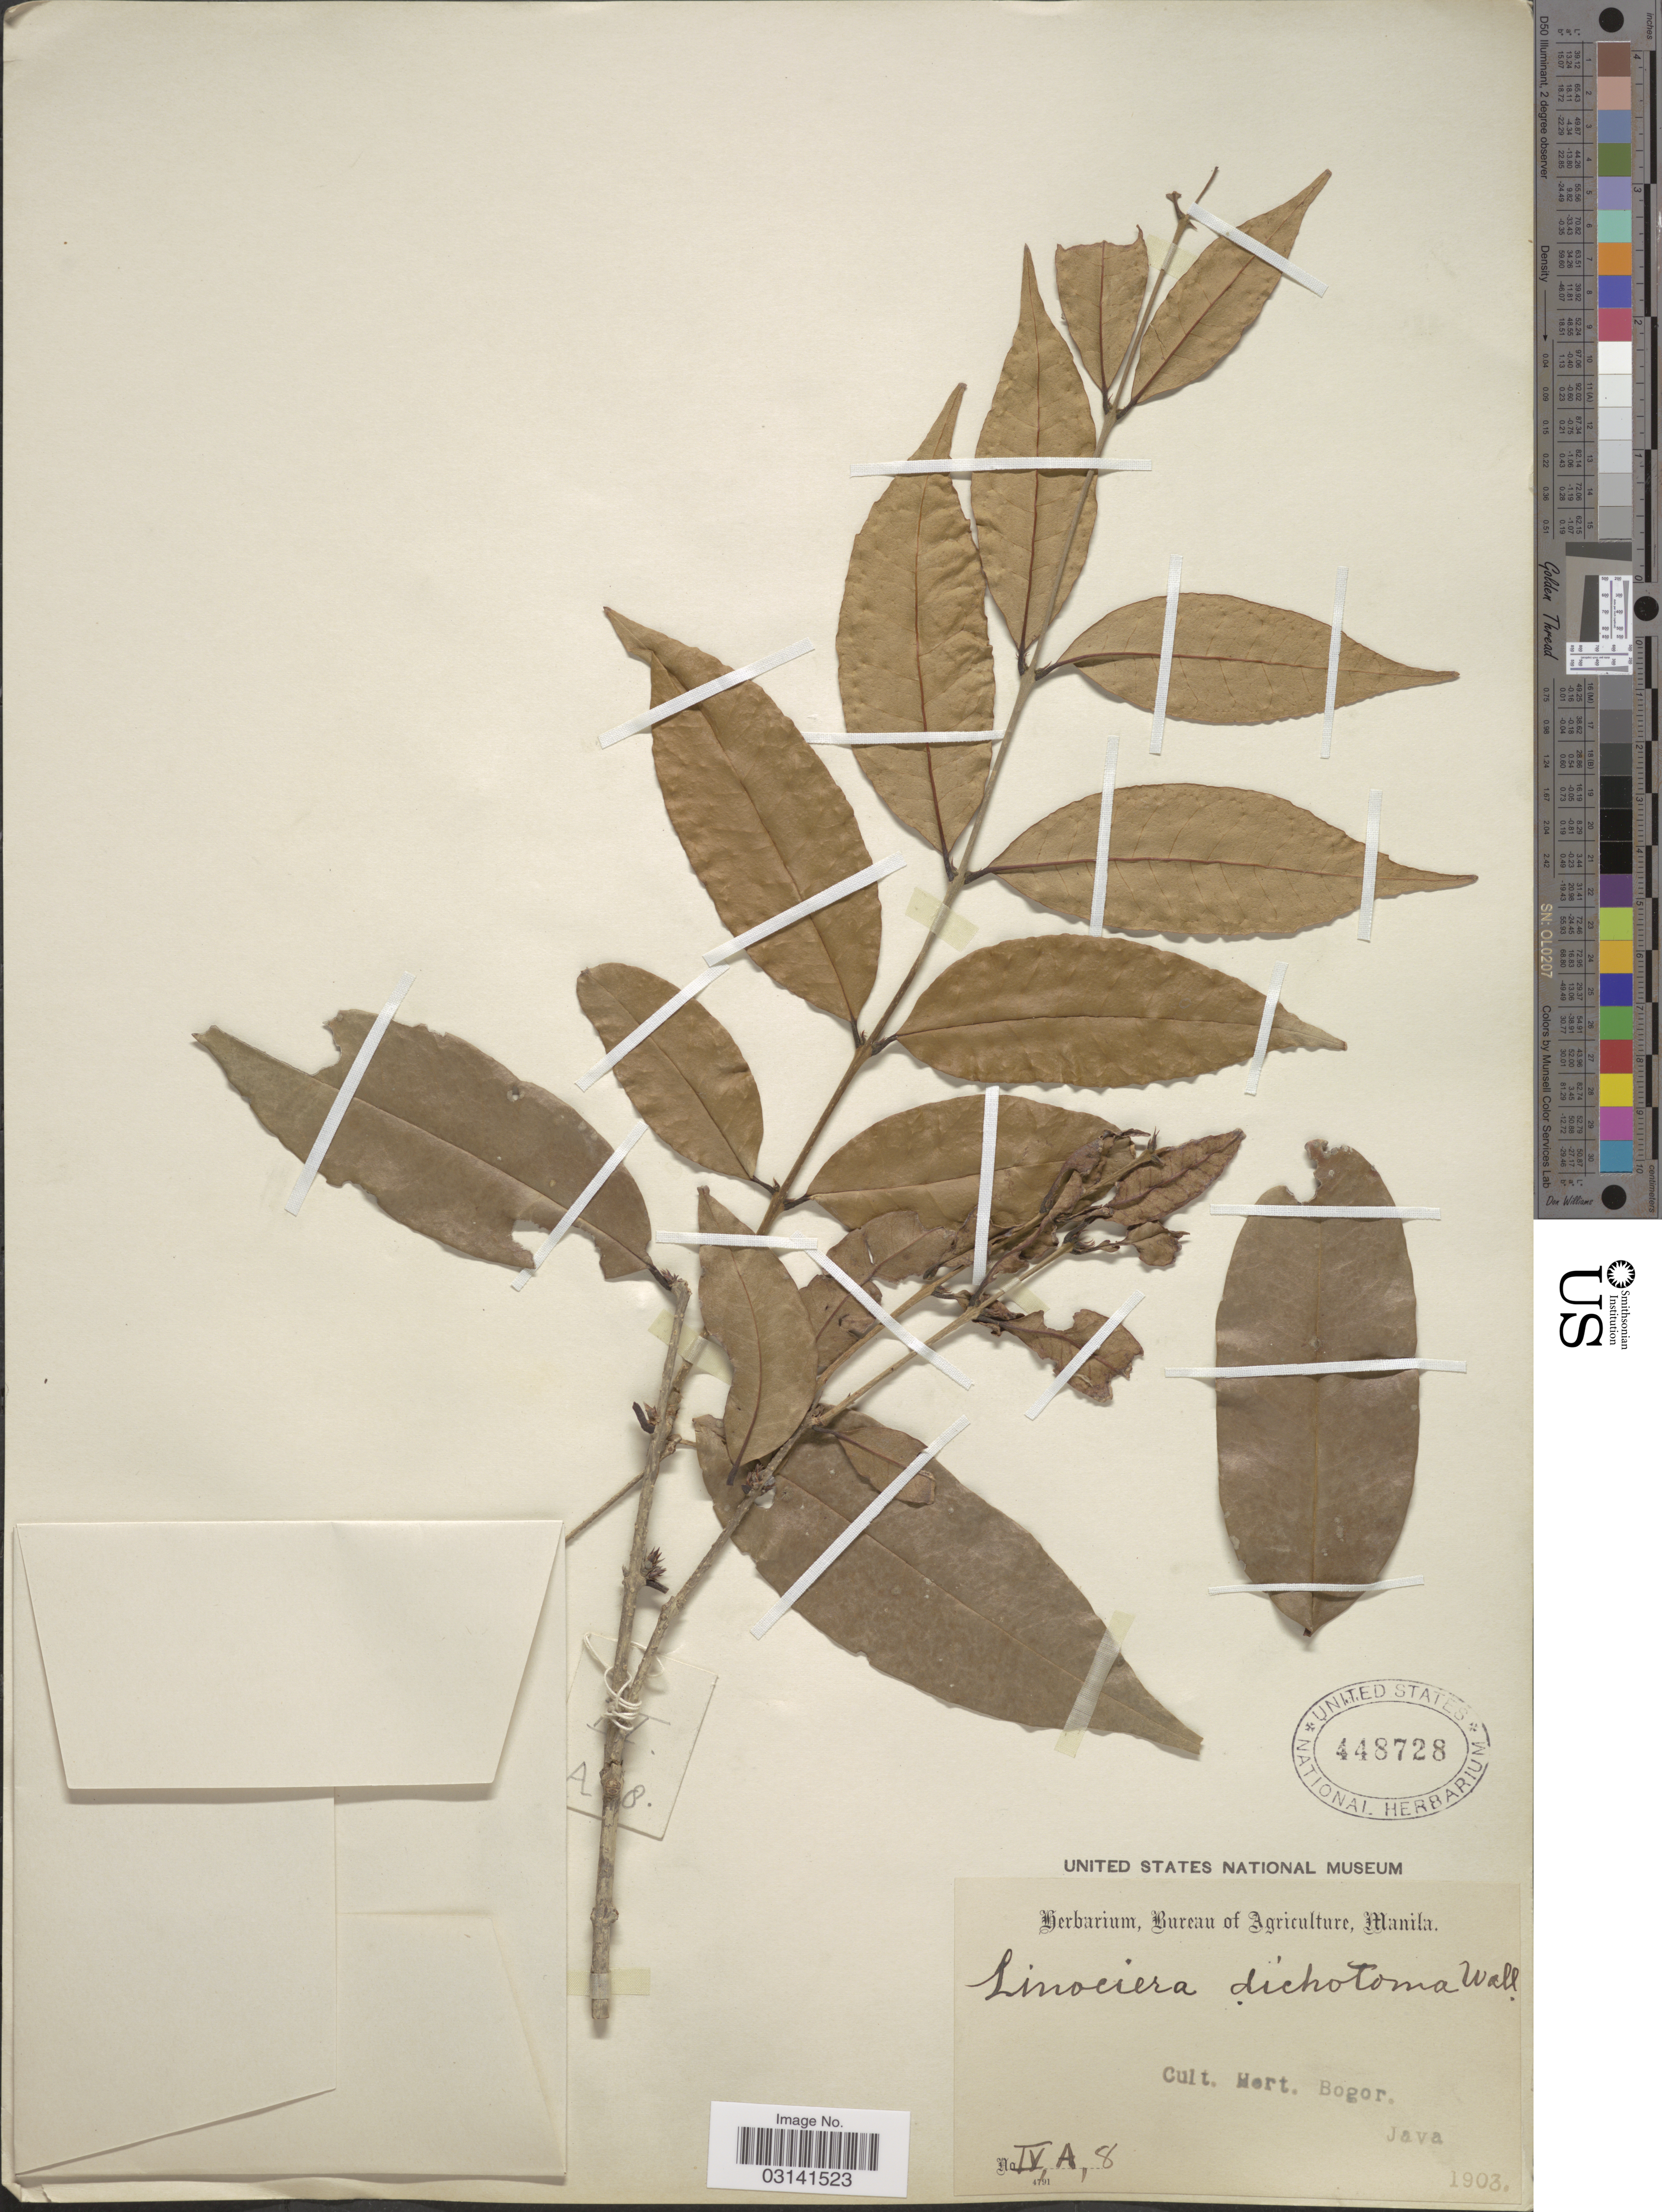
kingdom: Plantae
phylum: Tracheophyta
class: Magnoliopsida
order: Lamiales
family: Oleaceae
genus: Chionanthus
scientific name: Chionanthus zeylanicus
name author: L.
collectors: ex Herb. Bur. Agric. Manila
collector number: IV, A, 8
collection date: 1903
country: Indonesia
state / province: Java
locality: Cult Hort. Bogor.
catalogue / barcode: US 448728